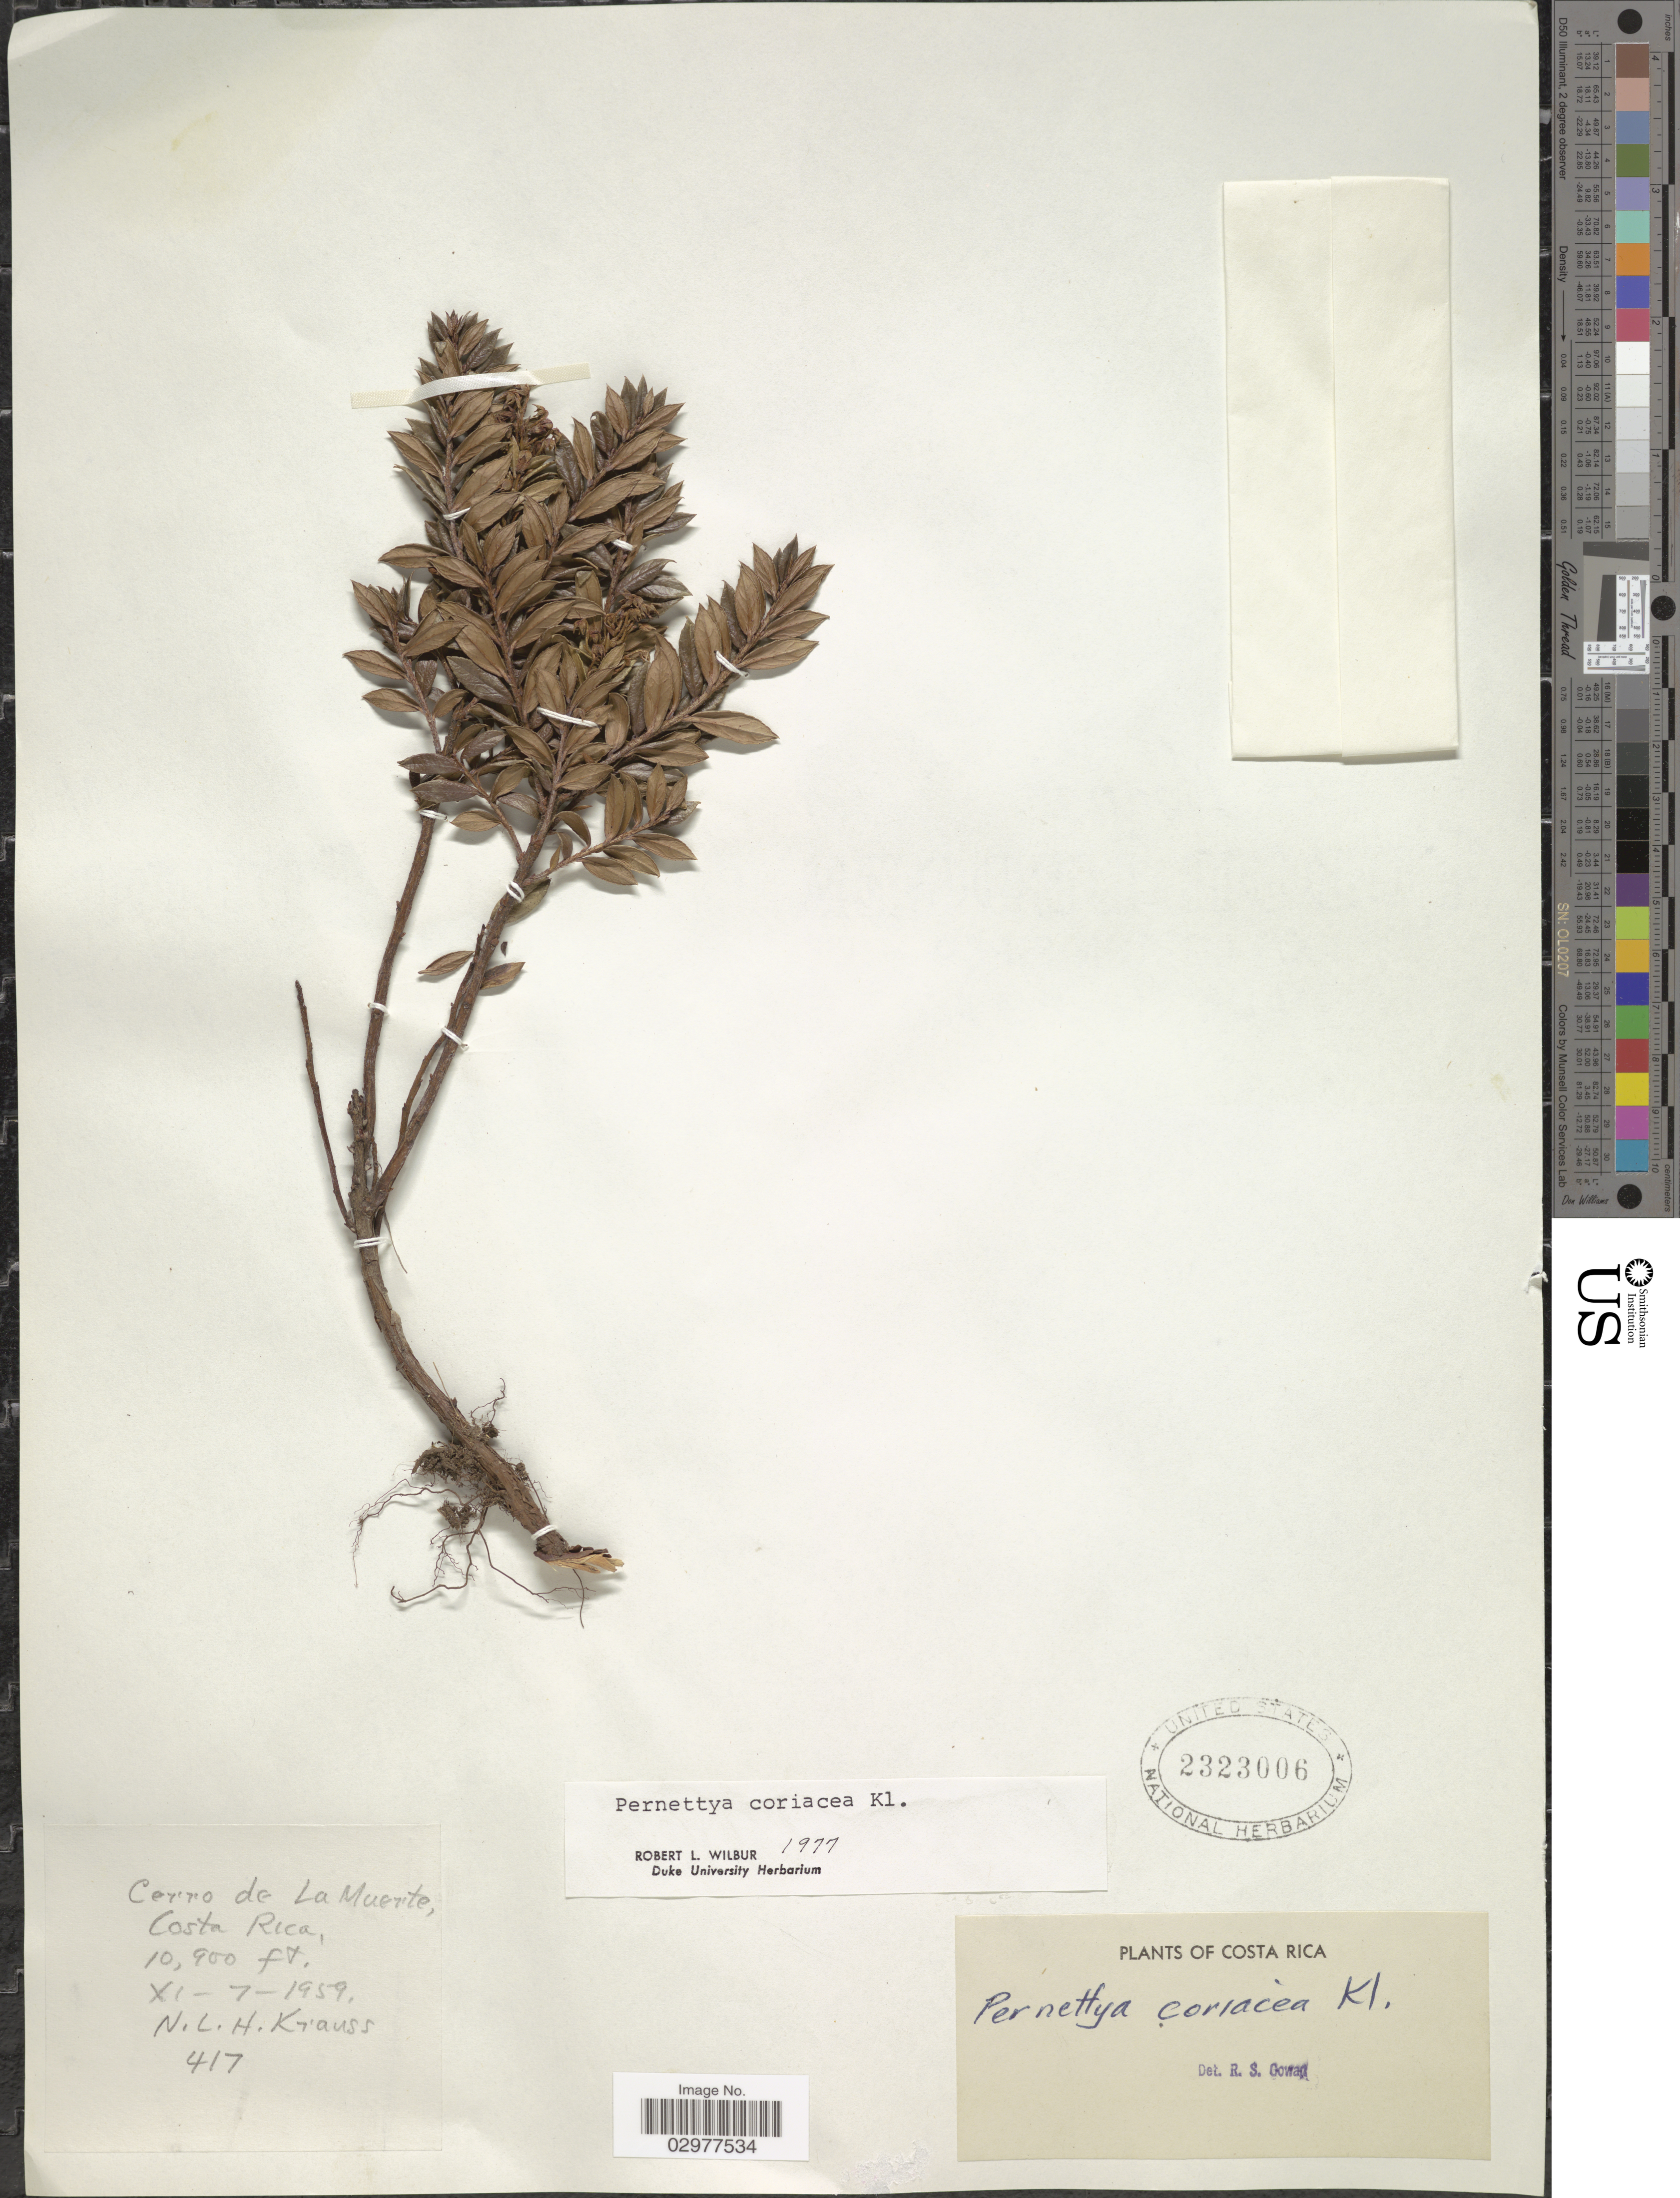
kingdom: Plantae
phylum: Tracheophyta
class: Magnoliopsida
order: Ericales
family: Ericaceae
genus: Pernettya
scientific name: Pernettya prostrata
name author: (Cav.) DC.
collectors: N. Krauss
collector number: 417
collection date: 1959-11-07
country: Costa Rica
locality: Cerro de La Muerte.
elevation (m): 3322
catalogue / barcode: US 2323006